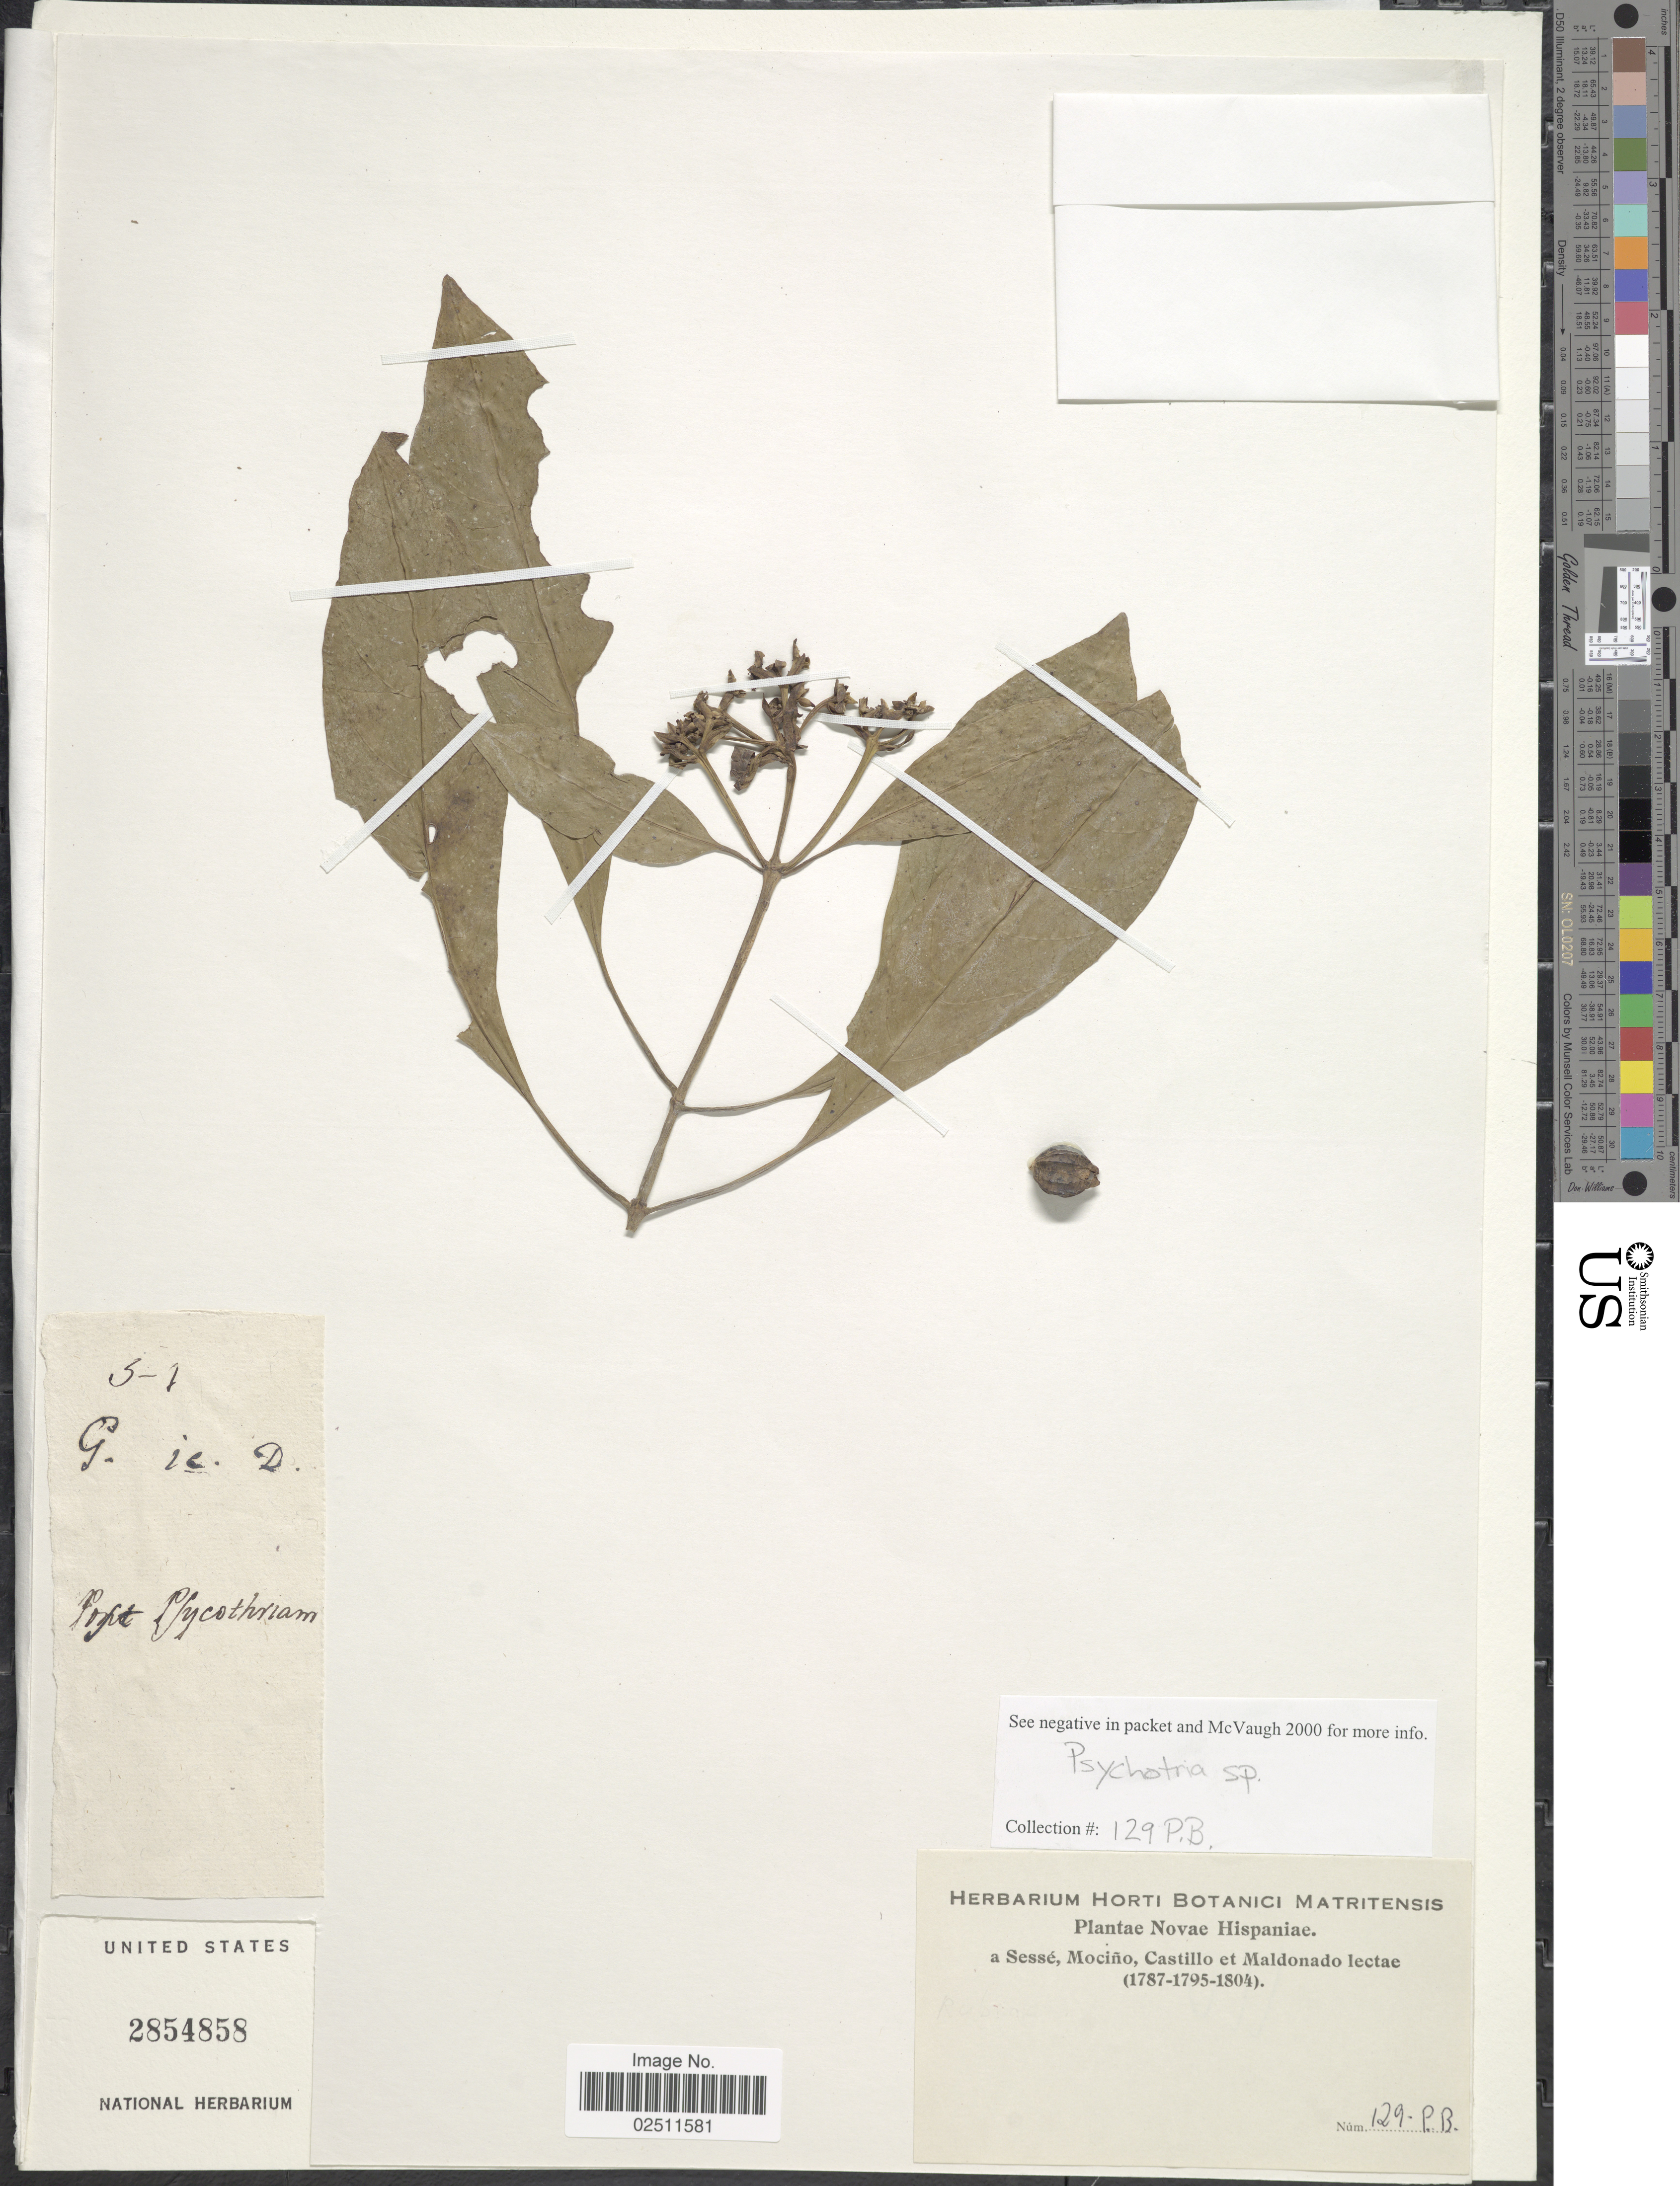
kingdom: Plantae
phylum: Tracheophyta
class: Magnoliopsida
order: Gentianales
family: Rubiaceae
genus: Psychotria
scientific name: Psychotria sp.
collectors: Sessé, --, Mociño, Castillo, -- & Maldonado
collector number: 129-P.B.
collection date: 1787/1804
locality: Novae Hispaniae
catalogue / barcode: US 2854858